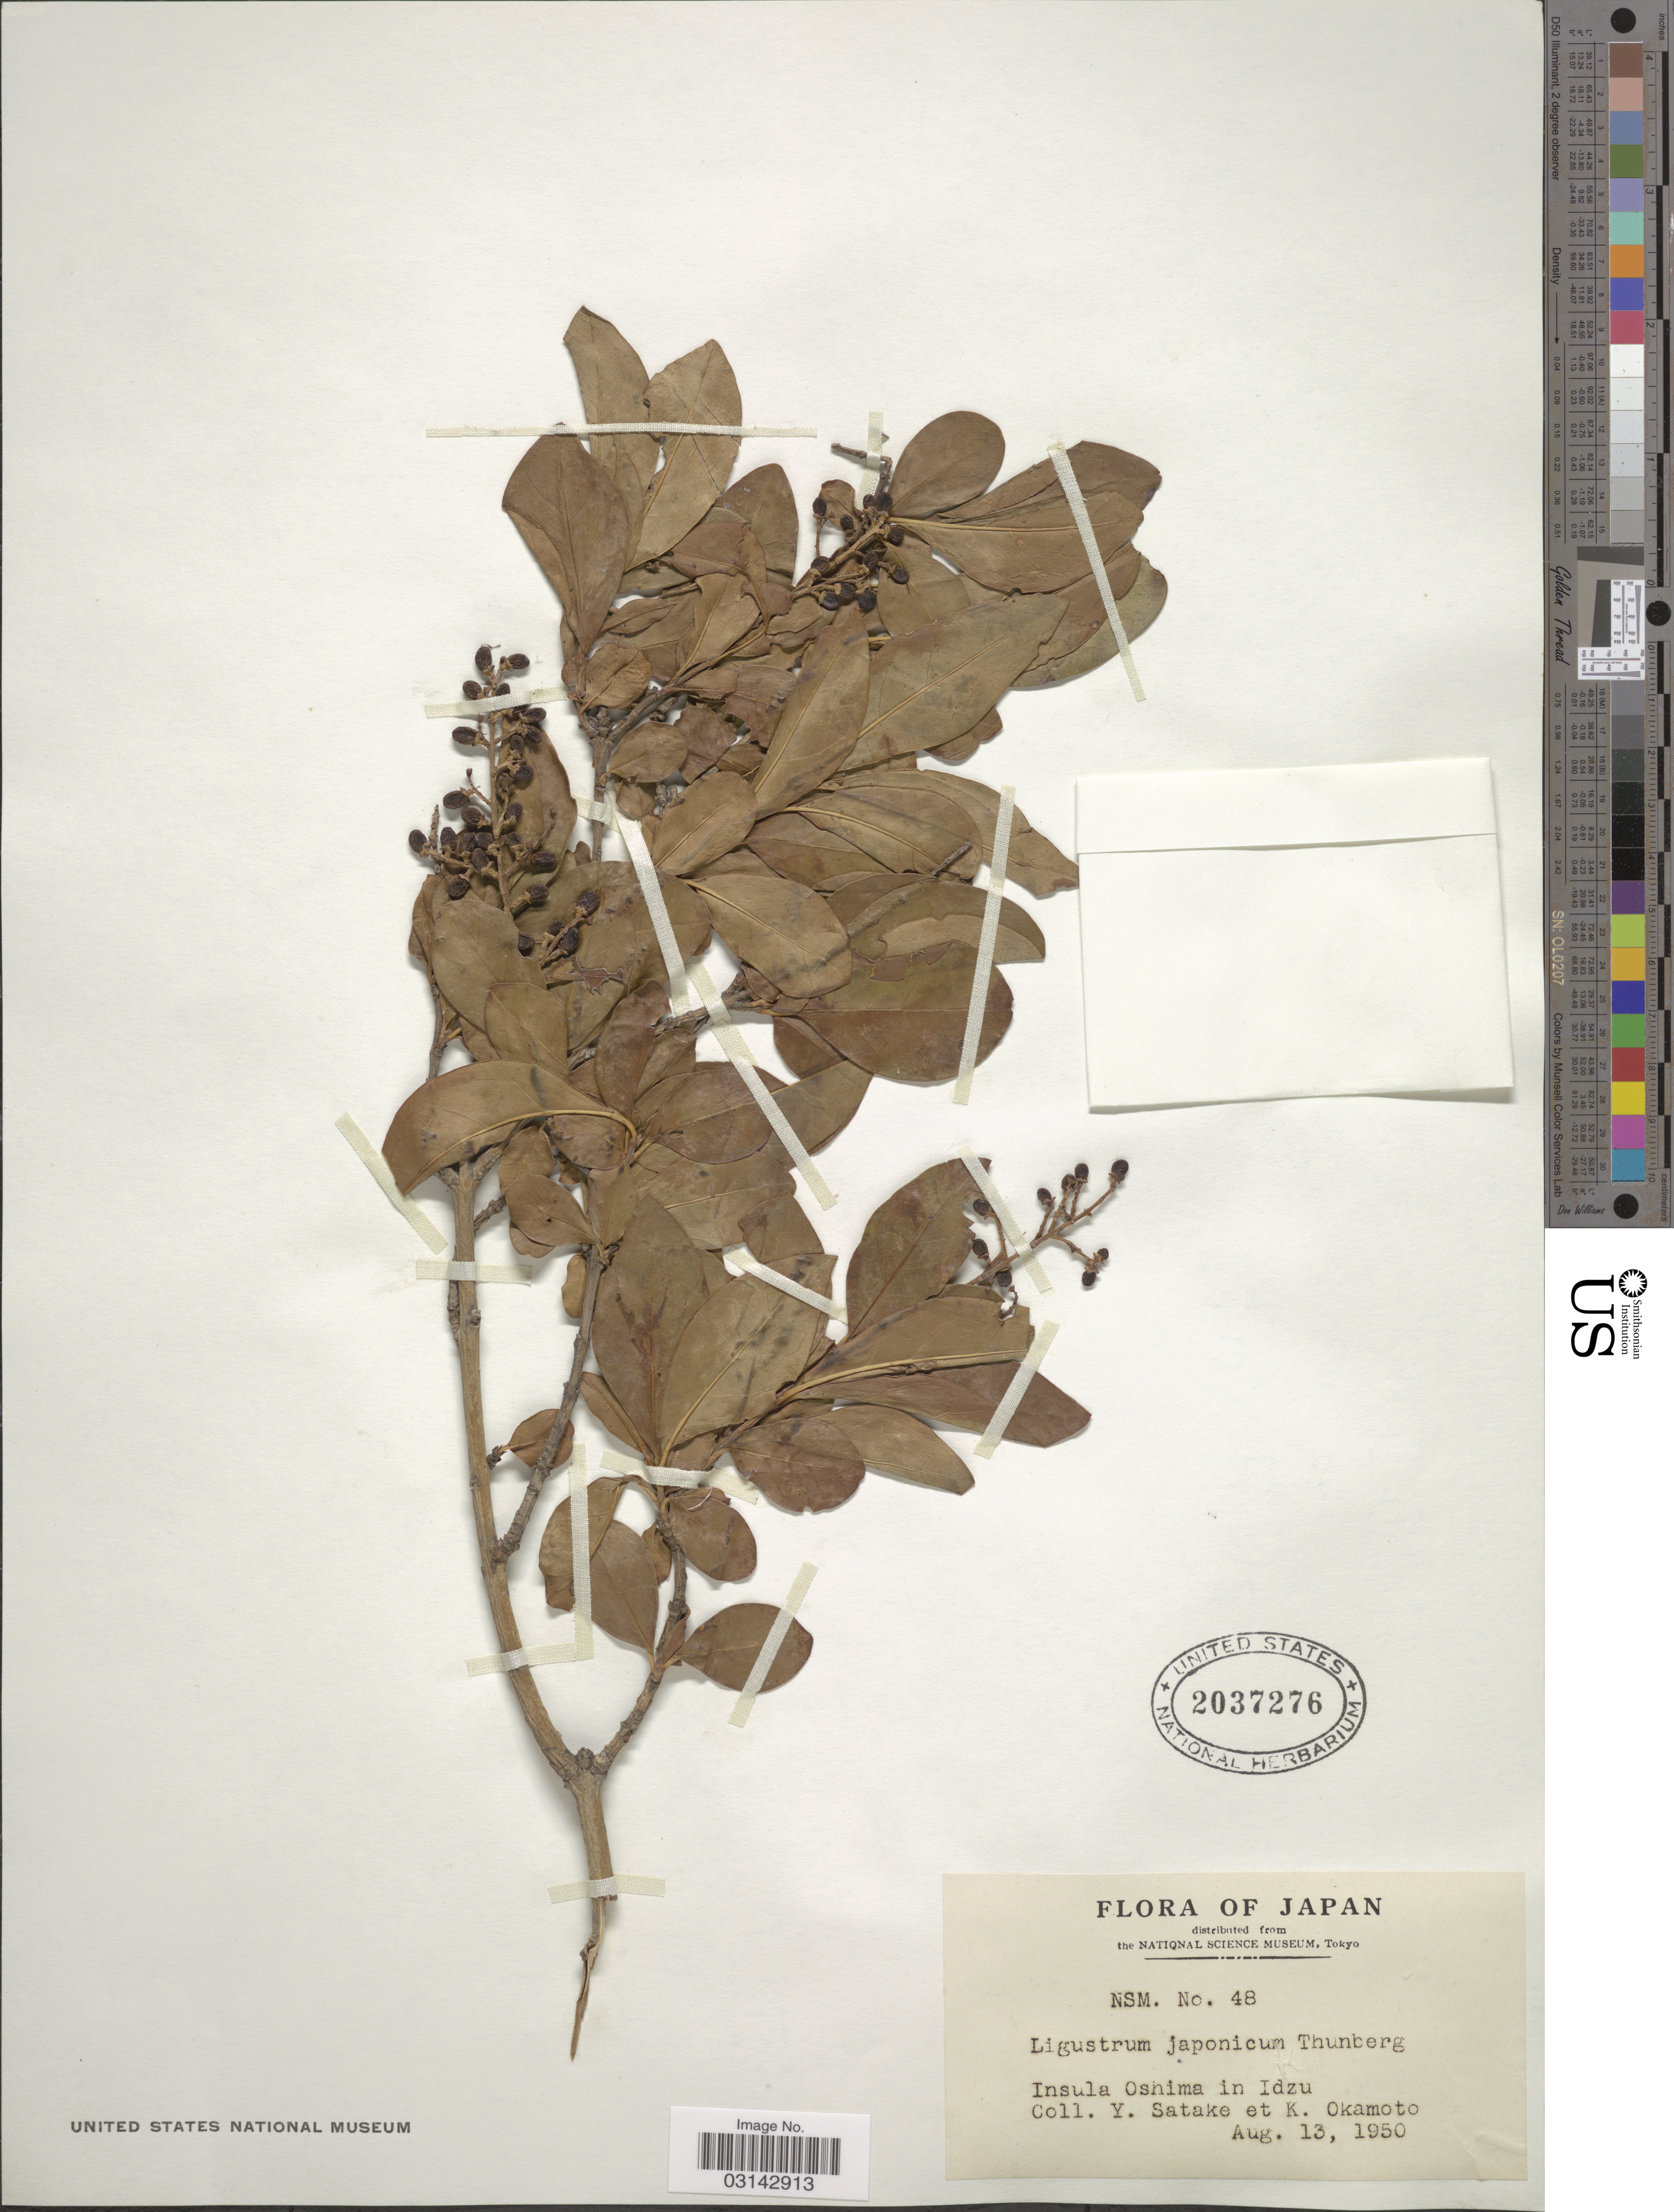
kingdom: Plantae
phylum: Tracheophyta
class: Magnoliopsida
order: Lamiales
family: Oleaceae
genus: Ligustrum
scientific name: Ligustrum japonicum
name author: Thunb.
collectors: Y. Satake & K. Okamoto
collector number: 48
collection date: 1950-08-13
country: Japan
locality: Insula Oshima in Idzu.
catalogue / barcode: US 2037276